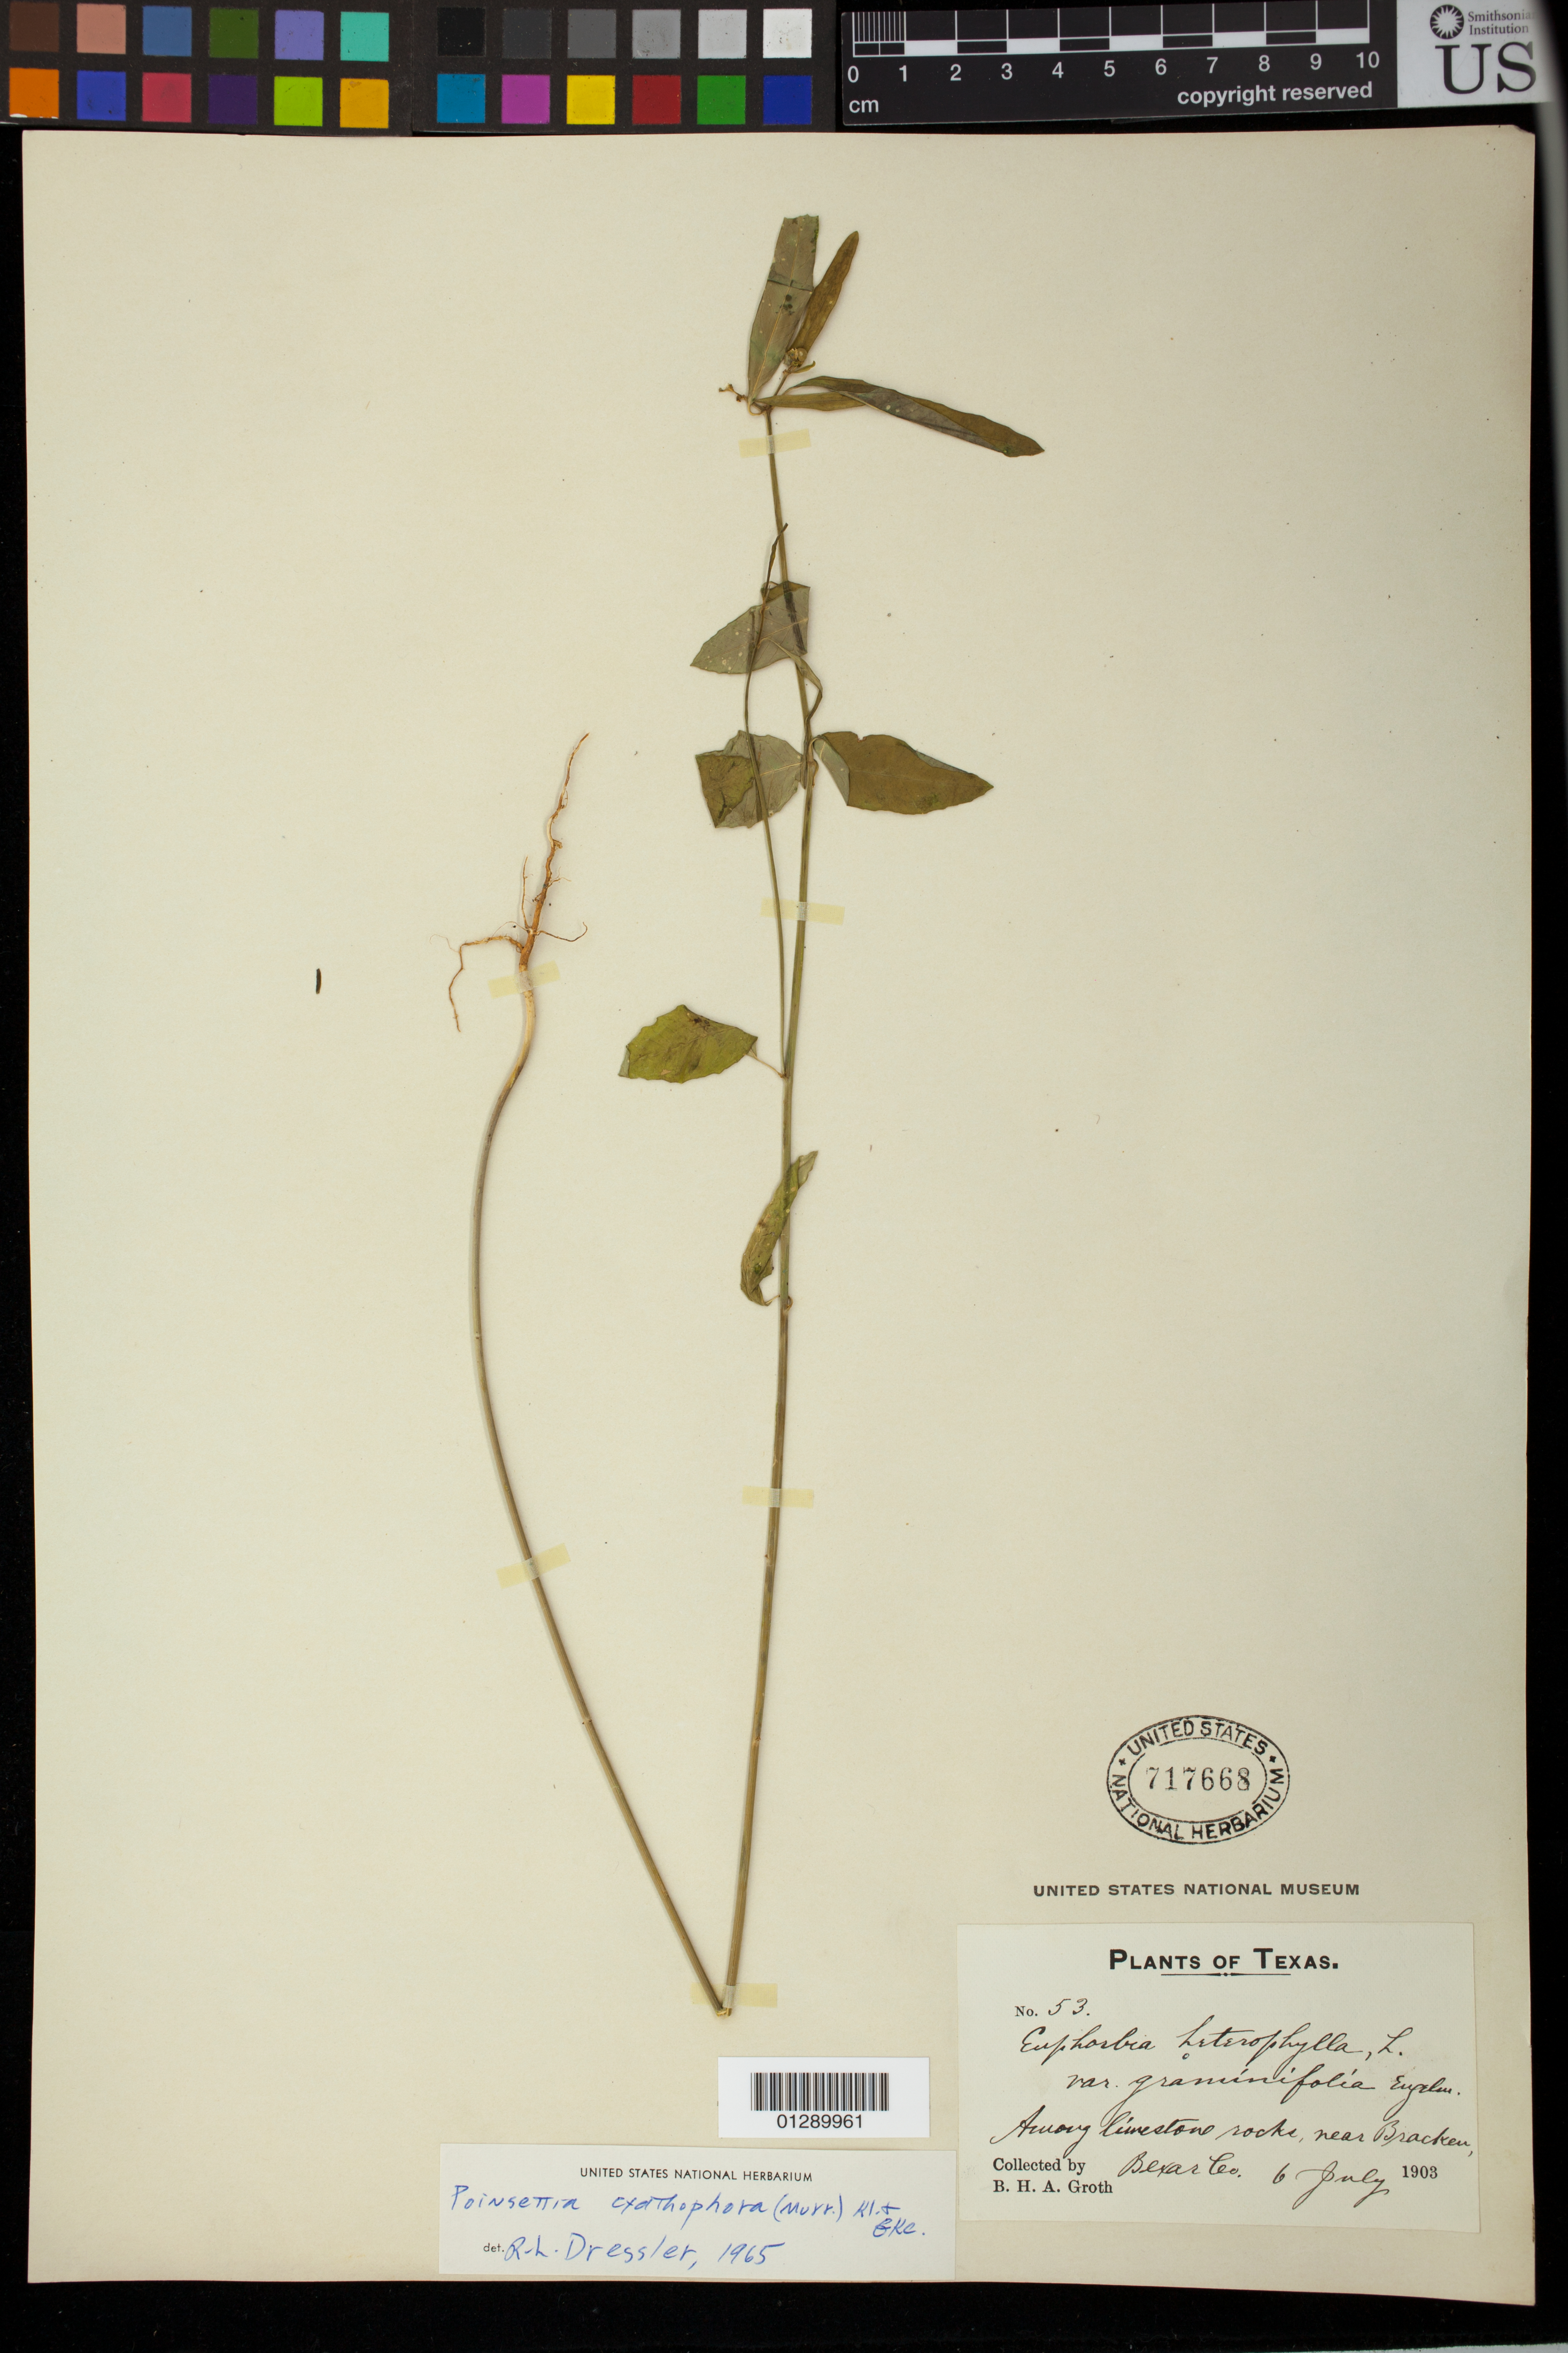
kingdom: Plantae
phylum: Tracheophyta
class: Magnoliopsida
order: Malpighiales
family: Euphorbiaceae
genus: Euphorbia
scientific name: Euphorbia heterophylla var. cyathophora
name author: (Murr.) Griseb.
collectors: B. Groth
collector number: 53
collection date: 1903-07-06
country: United States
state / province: Texas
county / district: Bexar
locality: near Bracken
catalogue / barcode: US 717668